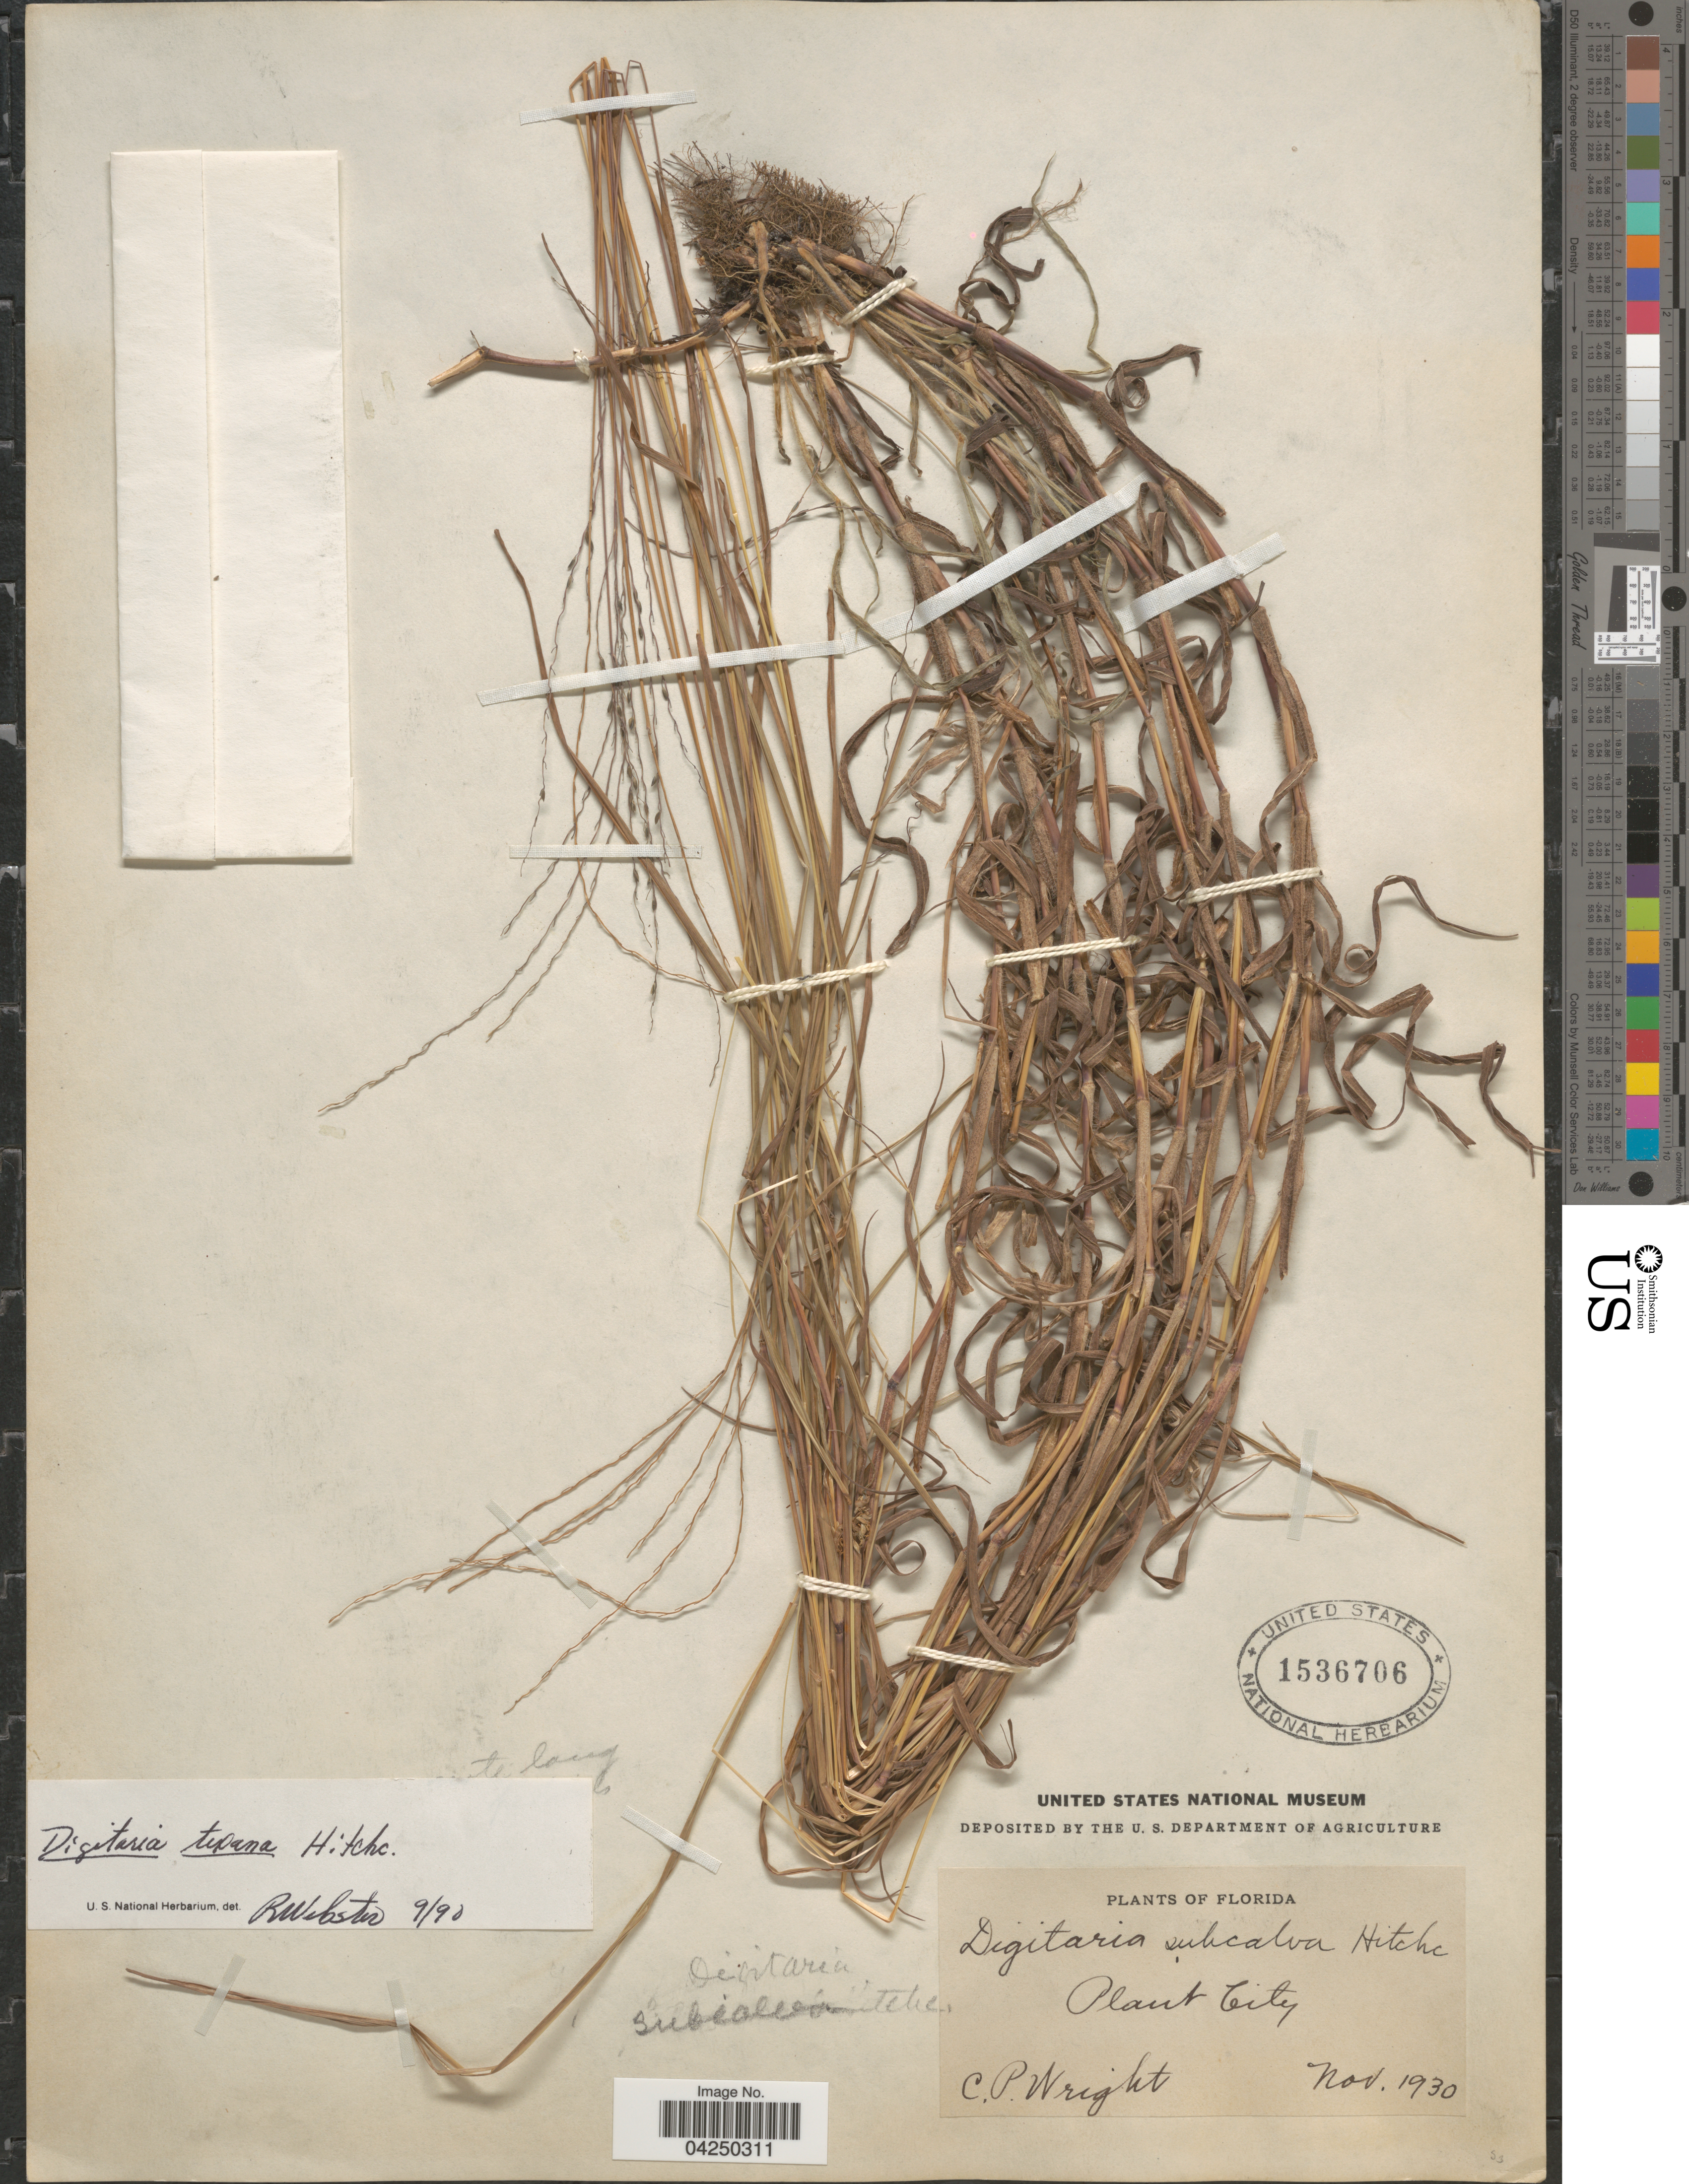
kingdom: Plantae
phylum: Tracheophyta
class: Liliopsida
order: Poales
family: Poaceae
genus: Digitaria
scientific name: Digitaria texana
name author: Hitchc.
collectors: C. P. Wright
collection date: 1930-11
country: United States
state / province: Florida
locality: Plant City.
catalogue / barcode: US 1536706